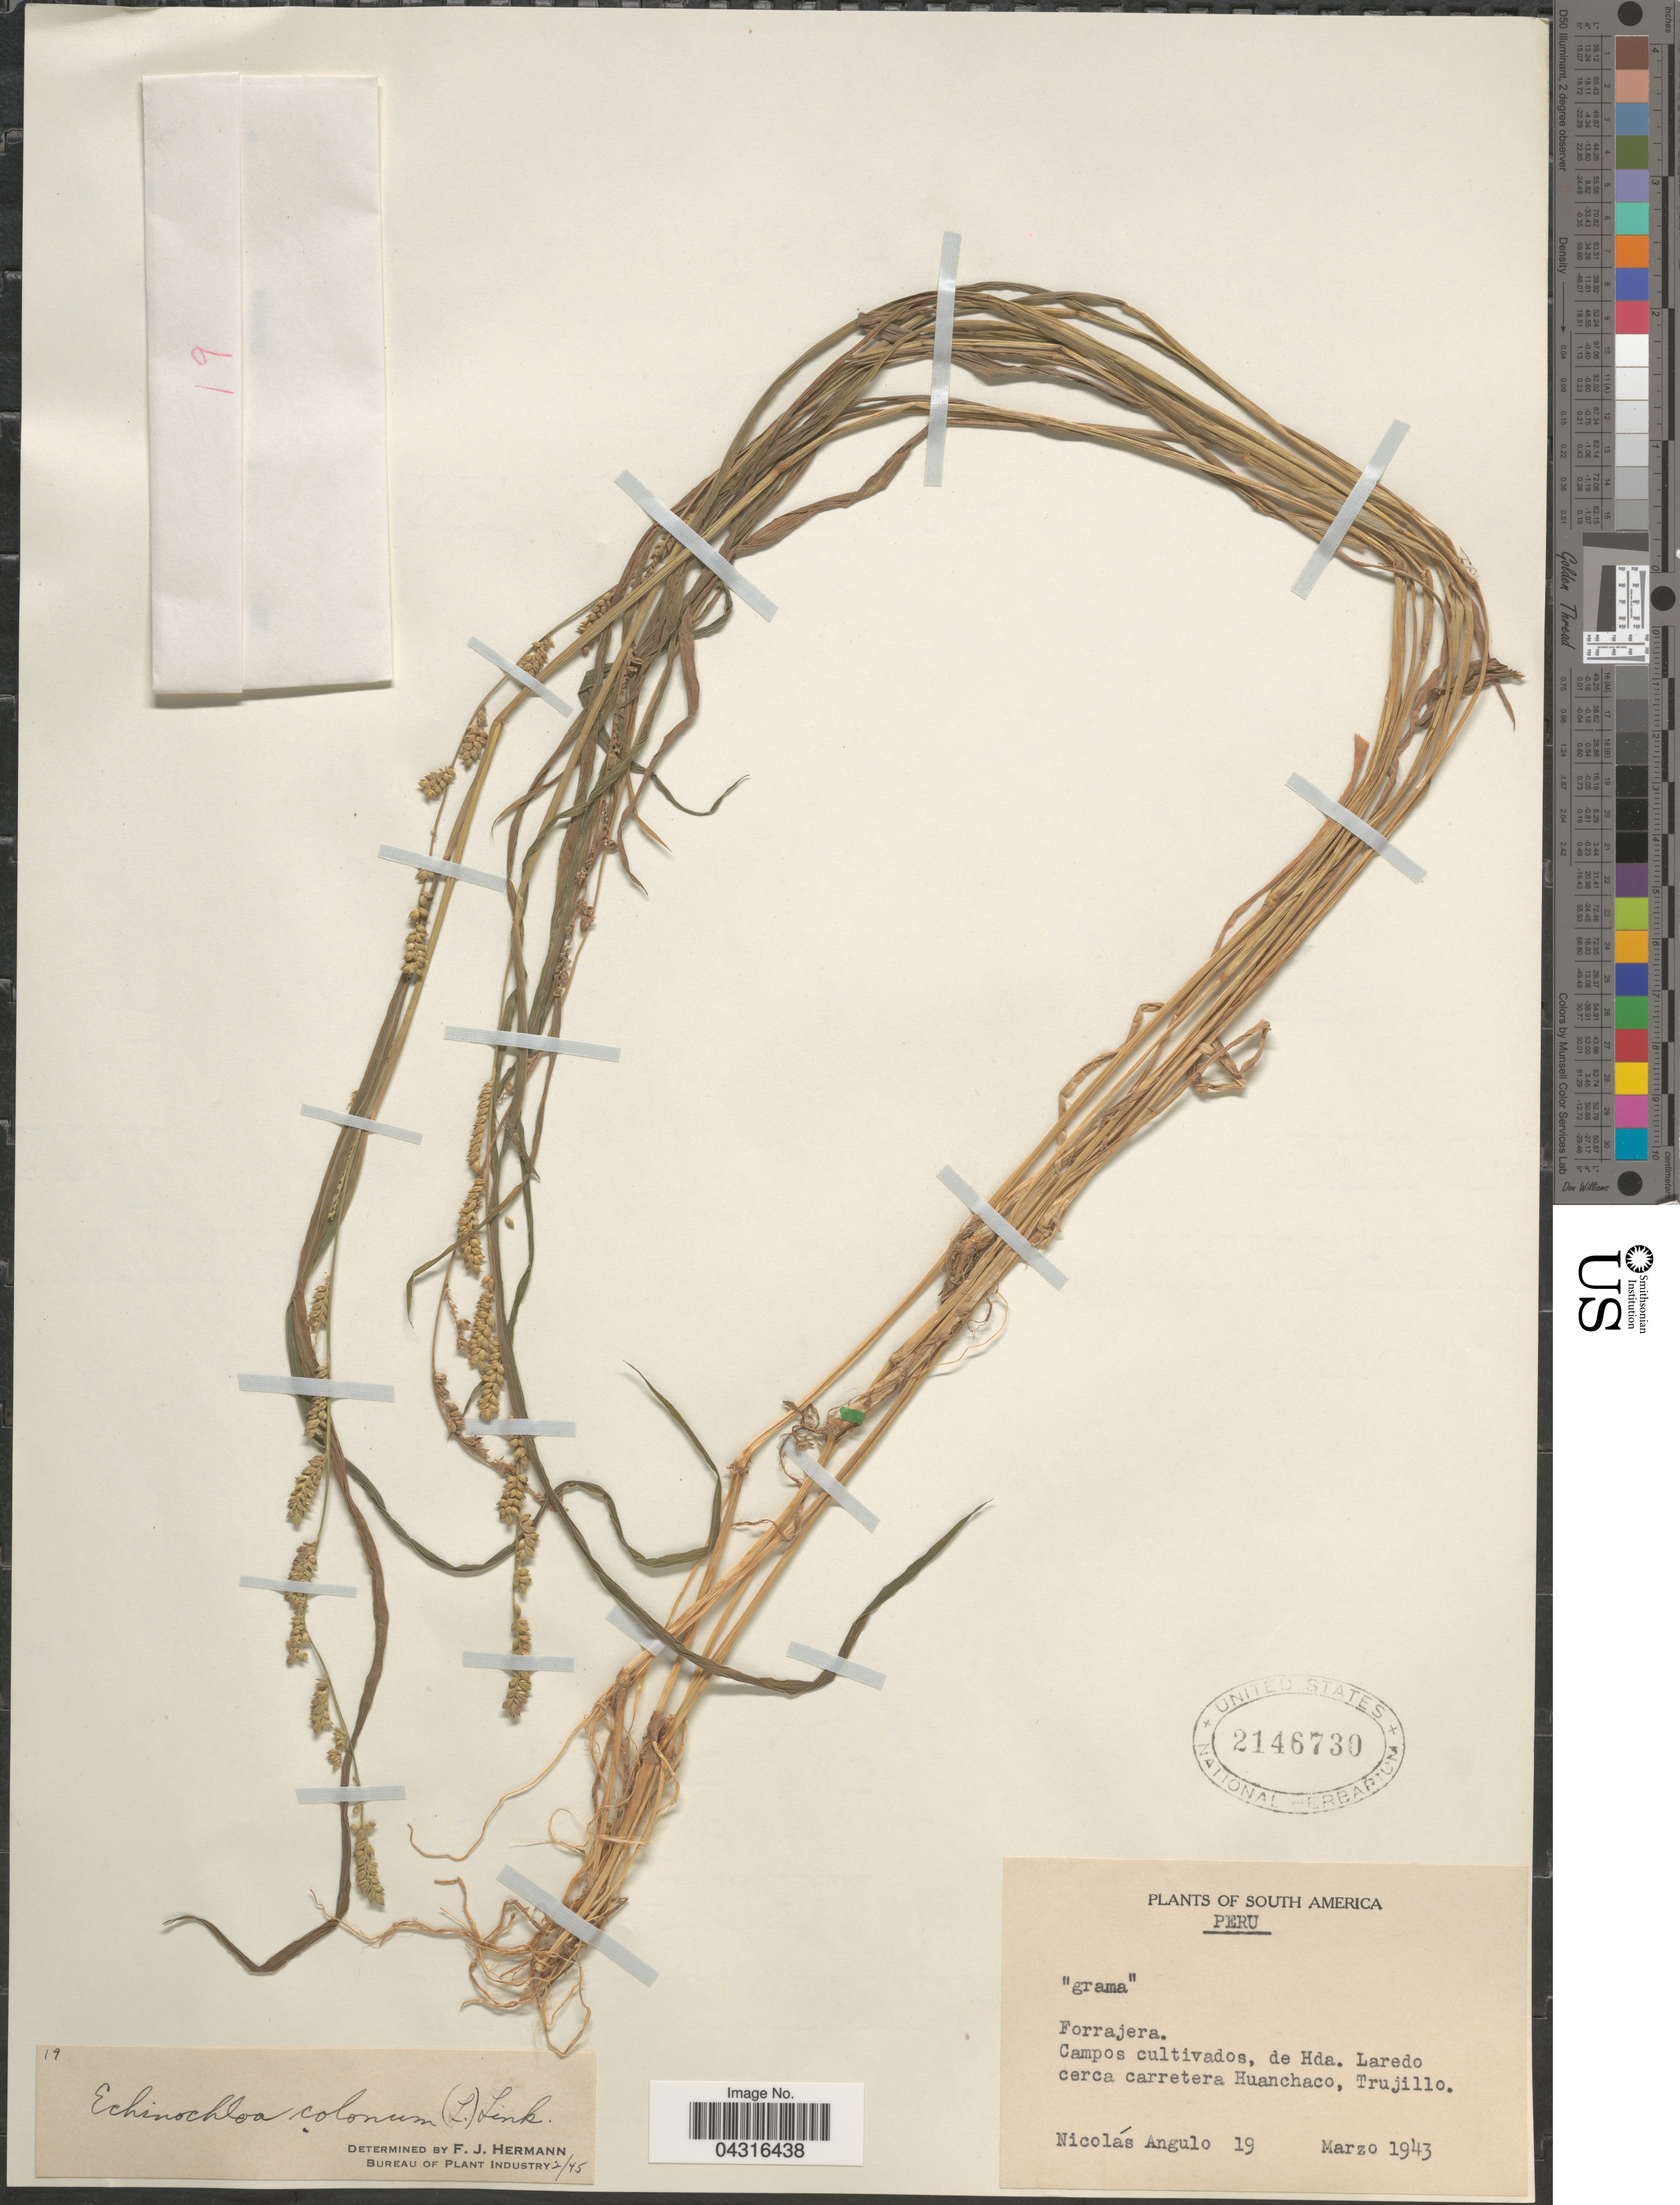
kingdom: Plantae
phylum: Tracheophyta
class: Liliopsida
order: Poales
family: Poaceae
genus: Echinochloa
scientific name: Echinochloa colona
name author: (L.) Link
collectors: N. Angulo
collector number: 19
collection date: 1943-03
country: Peru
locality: Forrajera. Campos cultivados, de Hde. Laredo cerca carretera Huanchaco, Trujillo.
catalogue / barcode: US 2146730